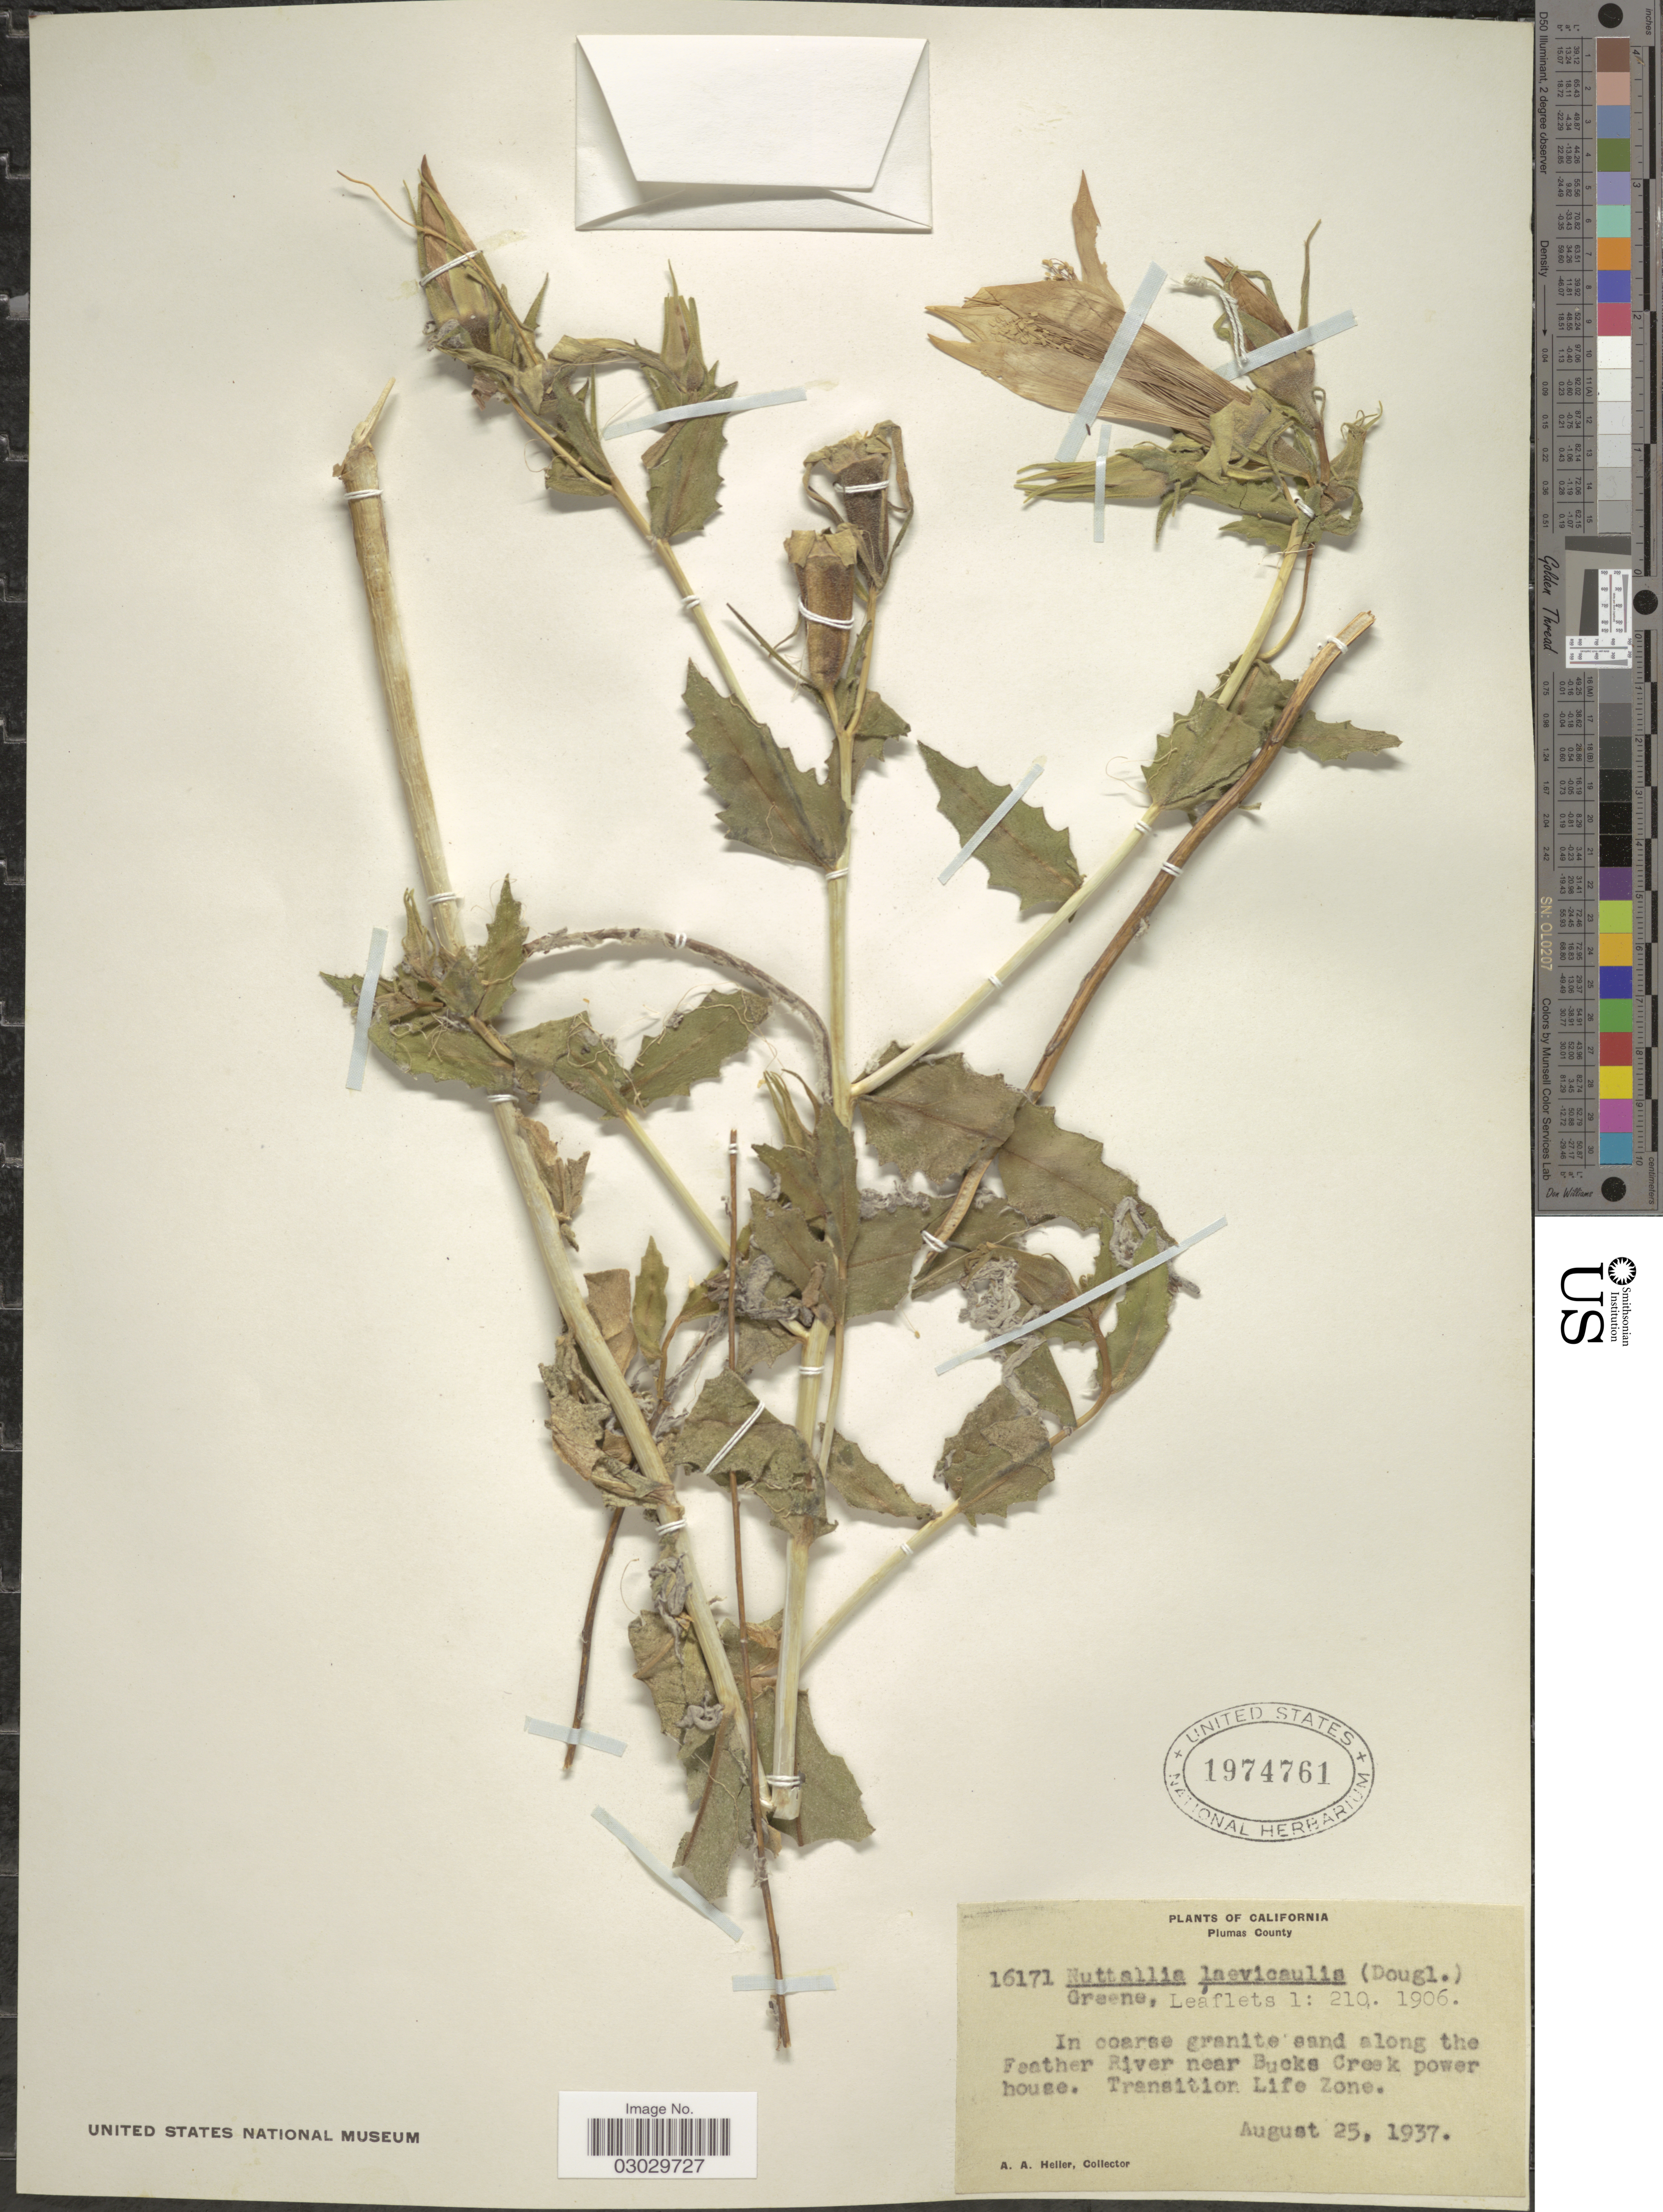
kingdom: Plantae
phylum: Tracheophyta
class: Magnoliopsida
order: Cornales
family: Loasaceae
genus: Mentzelia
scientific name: Mentzelia laevicaulis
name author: (Douglas ex Hook.) Torr. & A. Gray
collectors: A. A. Heller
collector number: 16171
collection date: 1937-08-25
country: United States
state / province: California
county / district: Plumas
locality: Plumas County. In coarse granite sand along the Feather River near Bucks Creek power house. Transition Life Zone.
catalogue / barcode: US 1974761